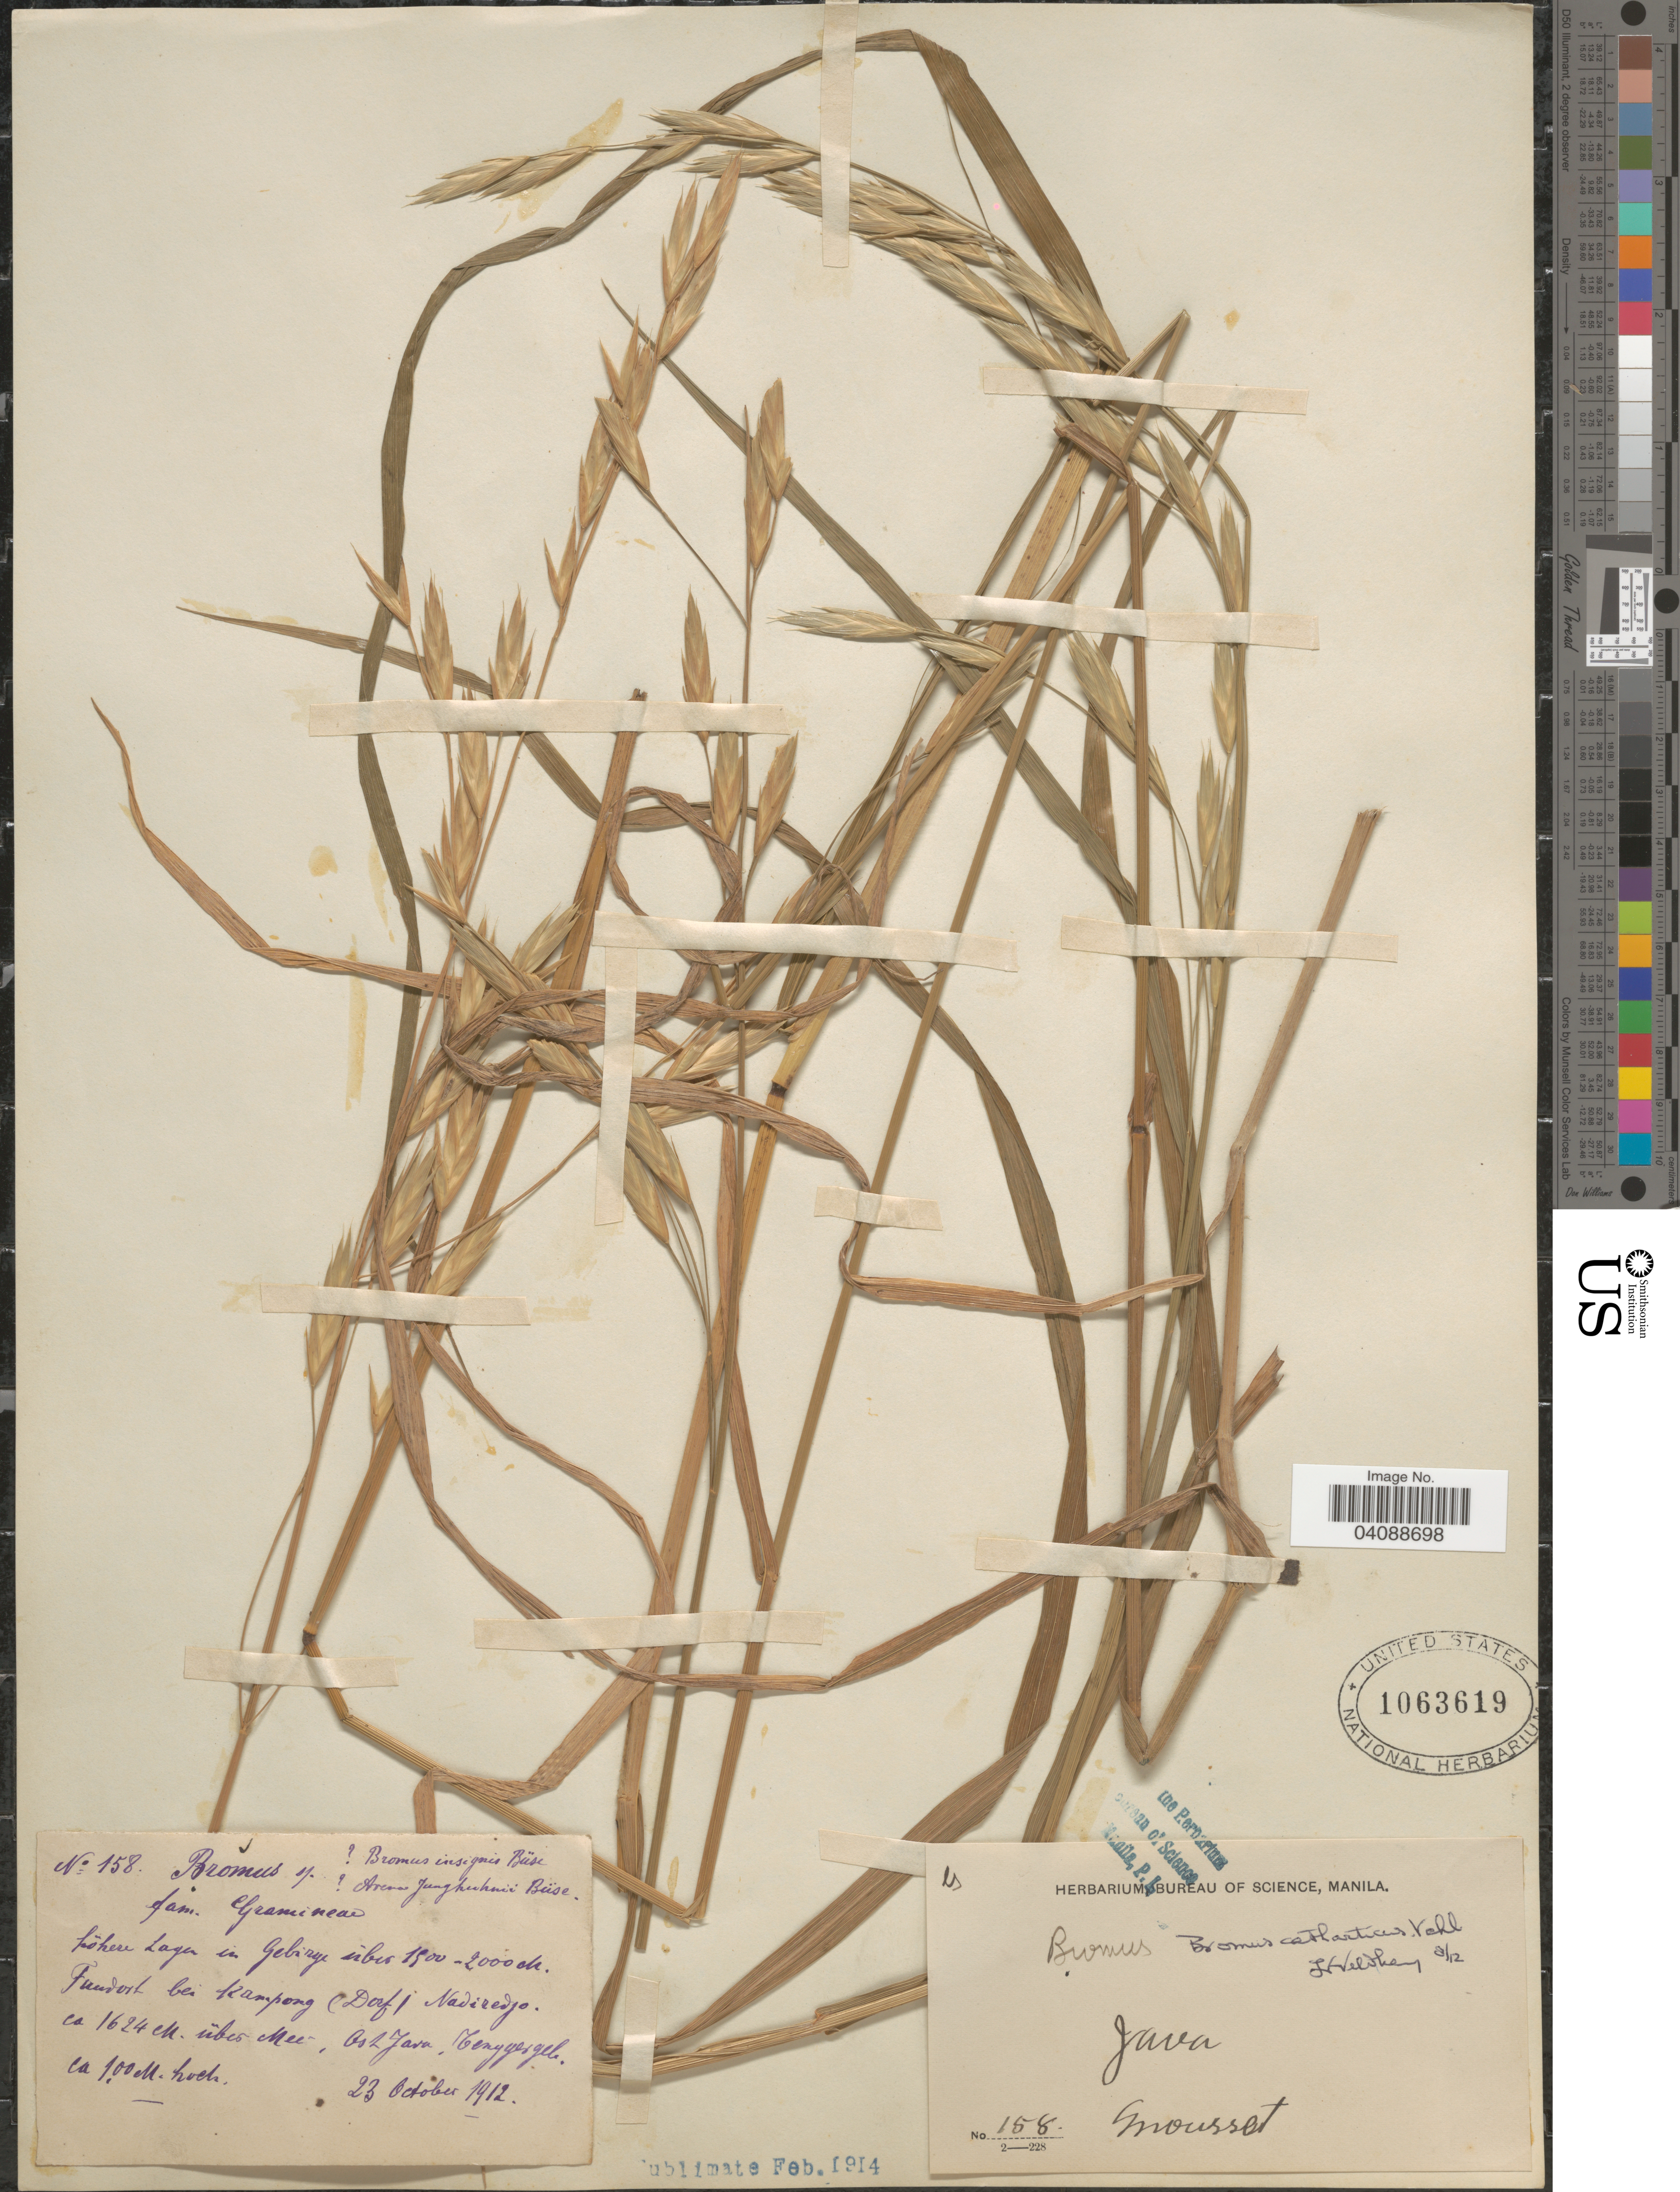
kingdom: Plantae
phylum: Tracheophyta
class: Liliopsida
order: Poales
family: Poaceae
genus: Bromus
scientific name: Bromus catharticus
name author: Vahl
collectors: Mousset, --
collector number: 158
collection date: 1912-10-23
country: Indonesia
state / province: Java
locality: Bei Kampong (Daf) Nadiredjo.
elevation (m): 1624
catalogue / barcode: US 1063619